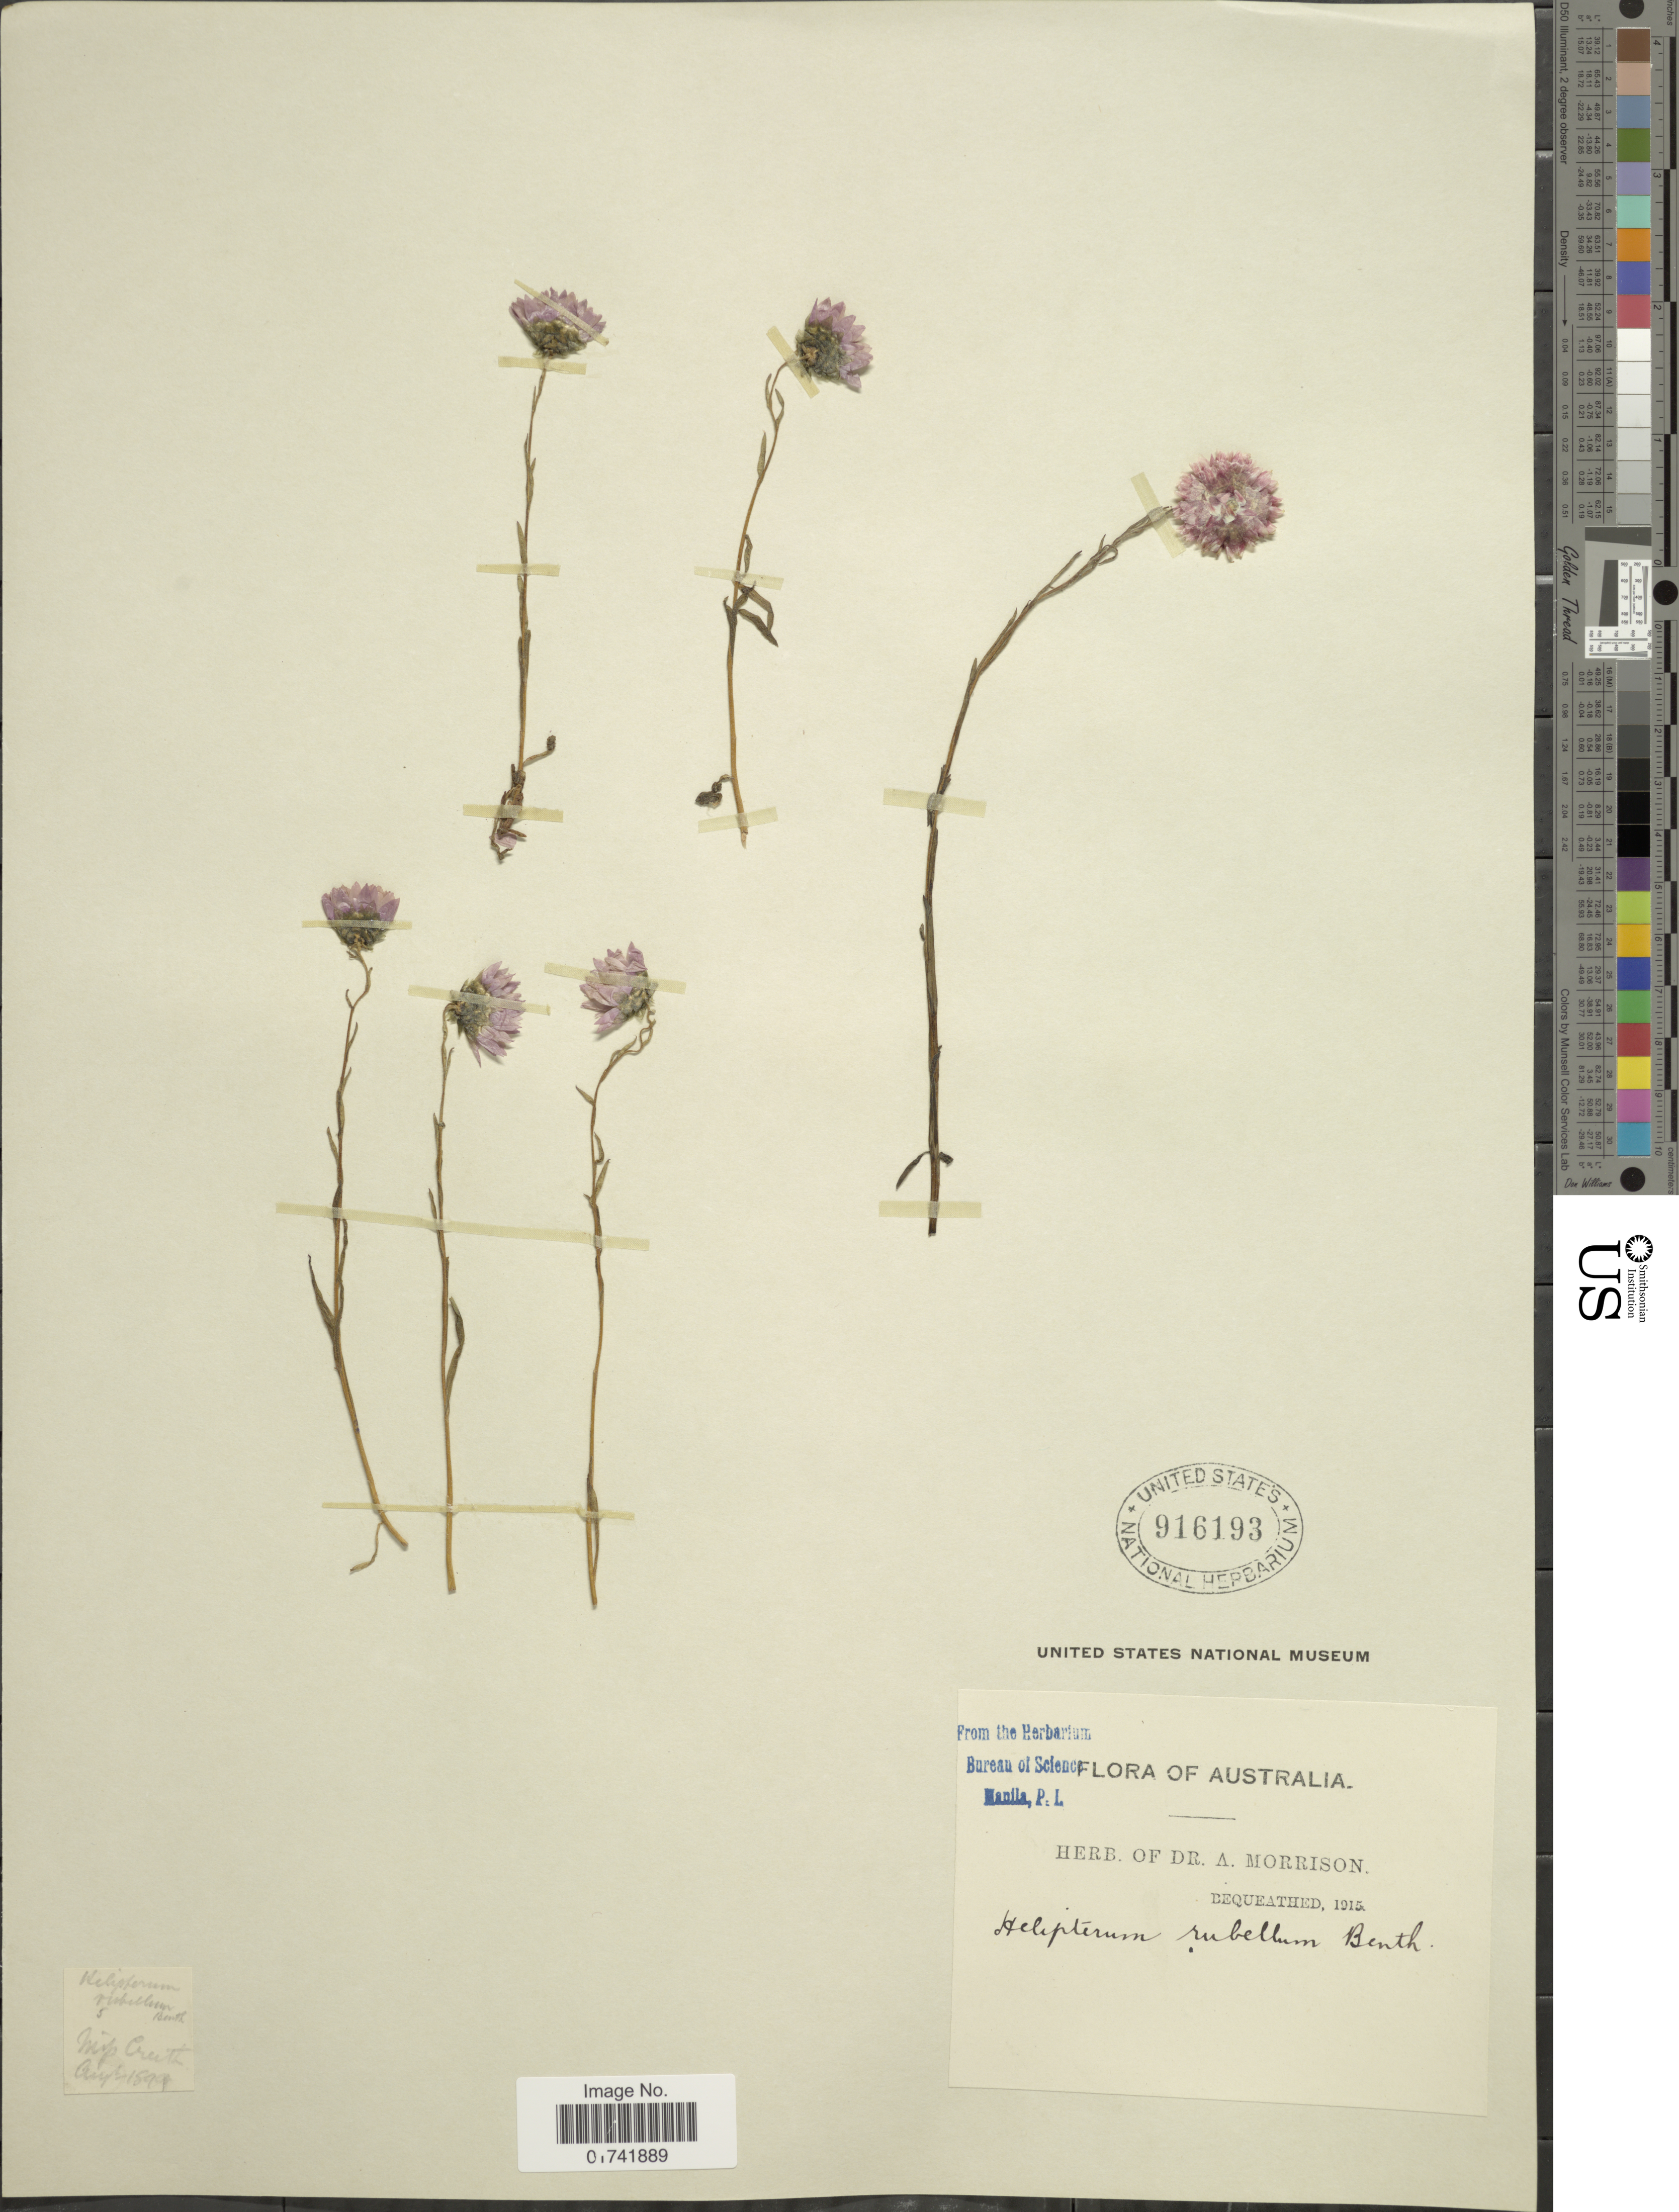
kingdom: Plantae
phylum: Tracheophyta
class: Magnoliopsida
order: Asterales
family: Asteraceae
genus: Rhodanthe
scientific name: Rhodanthe rubella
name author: (A. Gray) Paul G. Wilson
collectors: ex herb. Dr. A. Morrison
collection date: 1915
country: Australia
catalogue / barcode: US 916193